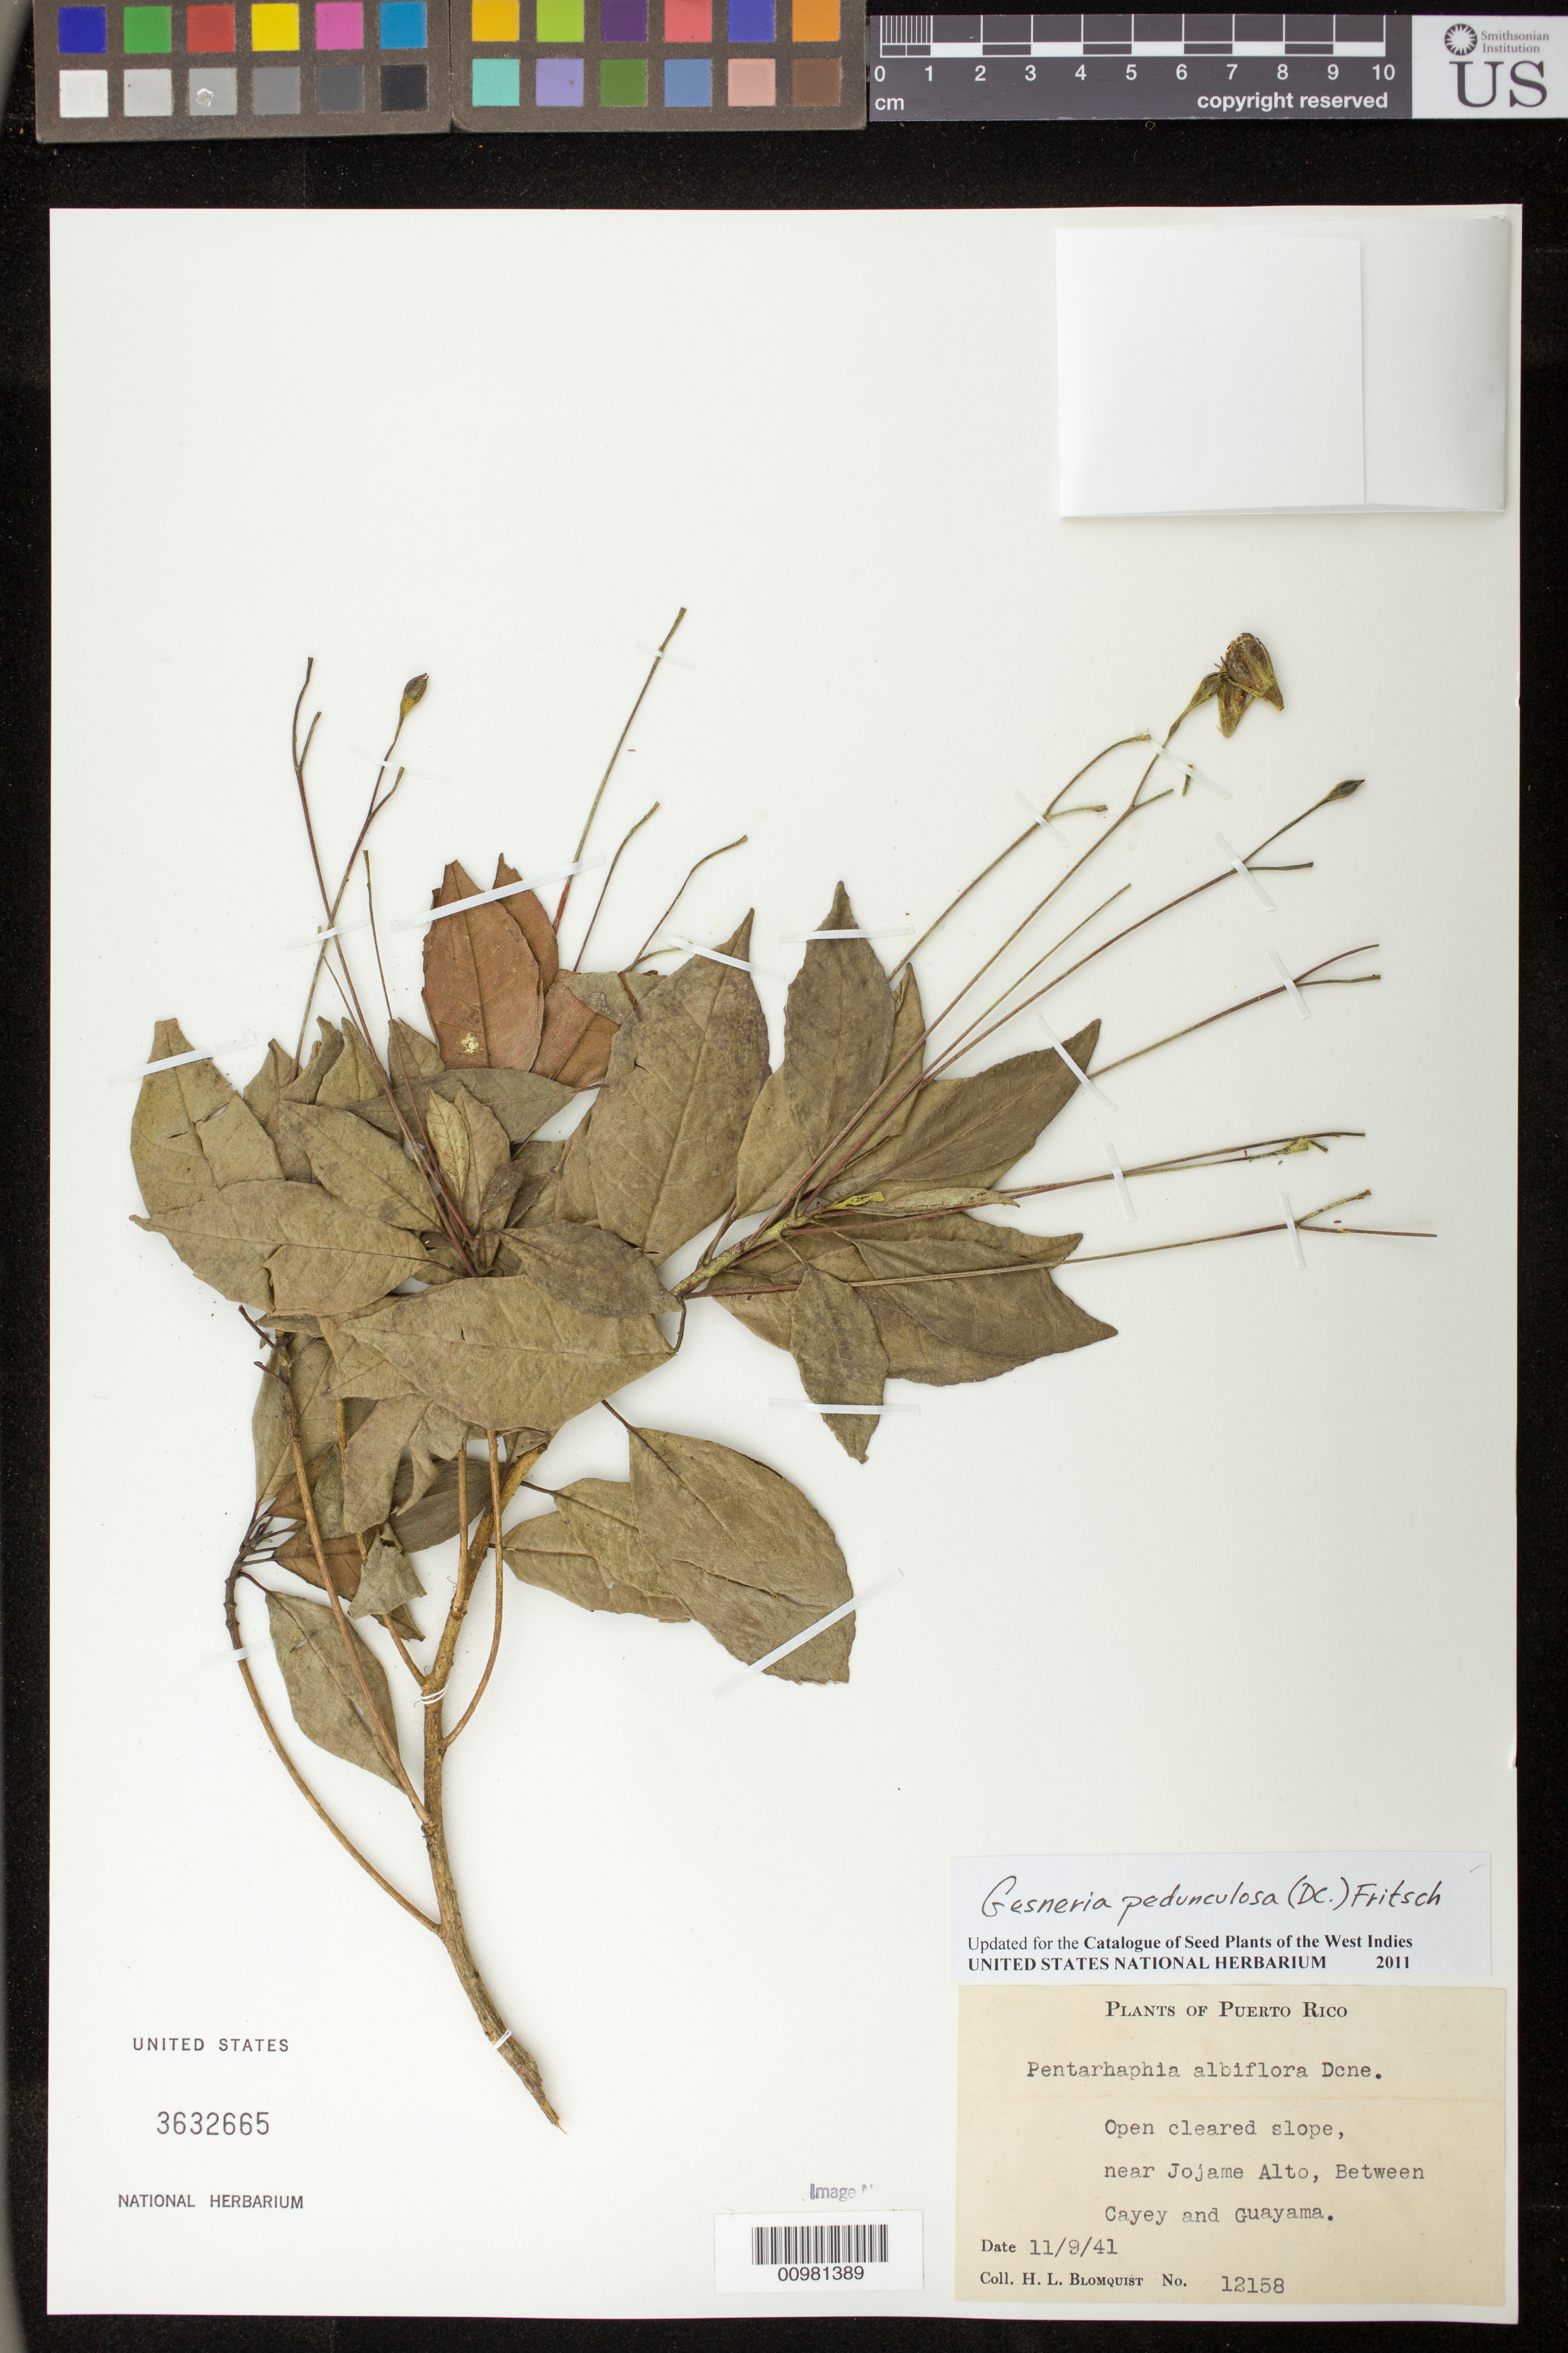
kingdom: Plantae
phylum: Tracheophyta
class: Magnoliopsida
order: Lamiales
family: Gesneriaceae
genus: Gesneria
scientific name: Gesneria pedunculosa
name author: (DC.) Fritsch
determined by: Skog, Laurence E.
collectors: H. Blomquist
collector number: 12158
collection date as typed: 11 Sep 1941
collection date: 1941-09-11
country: Puerto Rico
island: Puerto Rico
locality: Near Jojame Alto, between Cayey and Guayama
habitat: Open cleared slope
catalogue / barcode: US 3632665